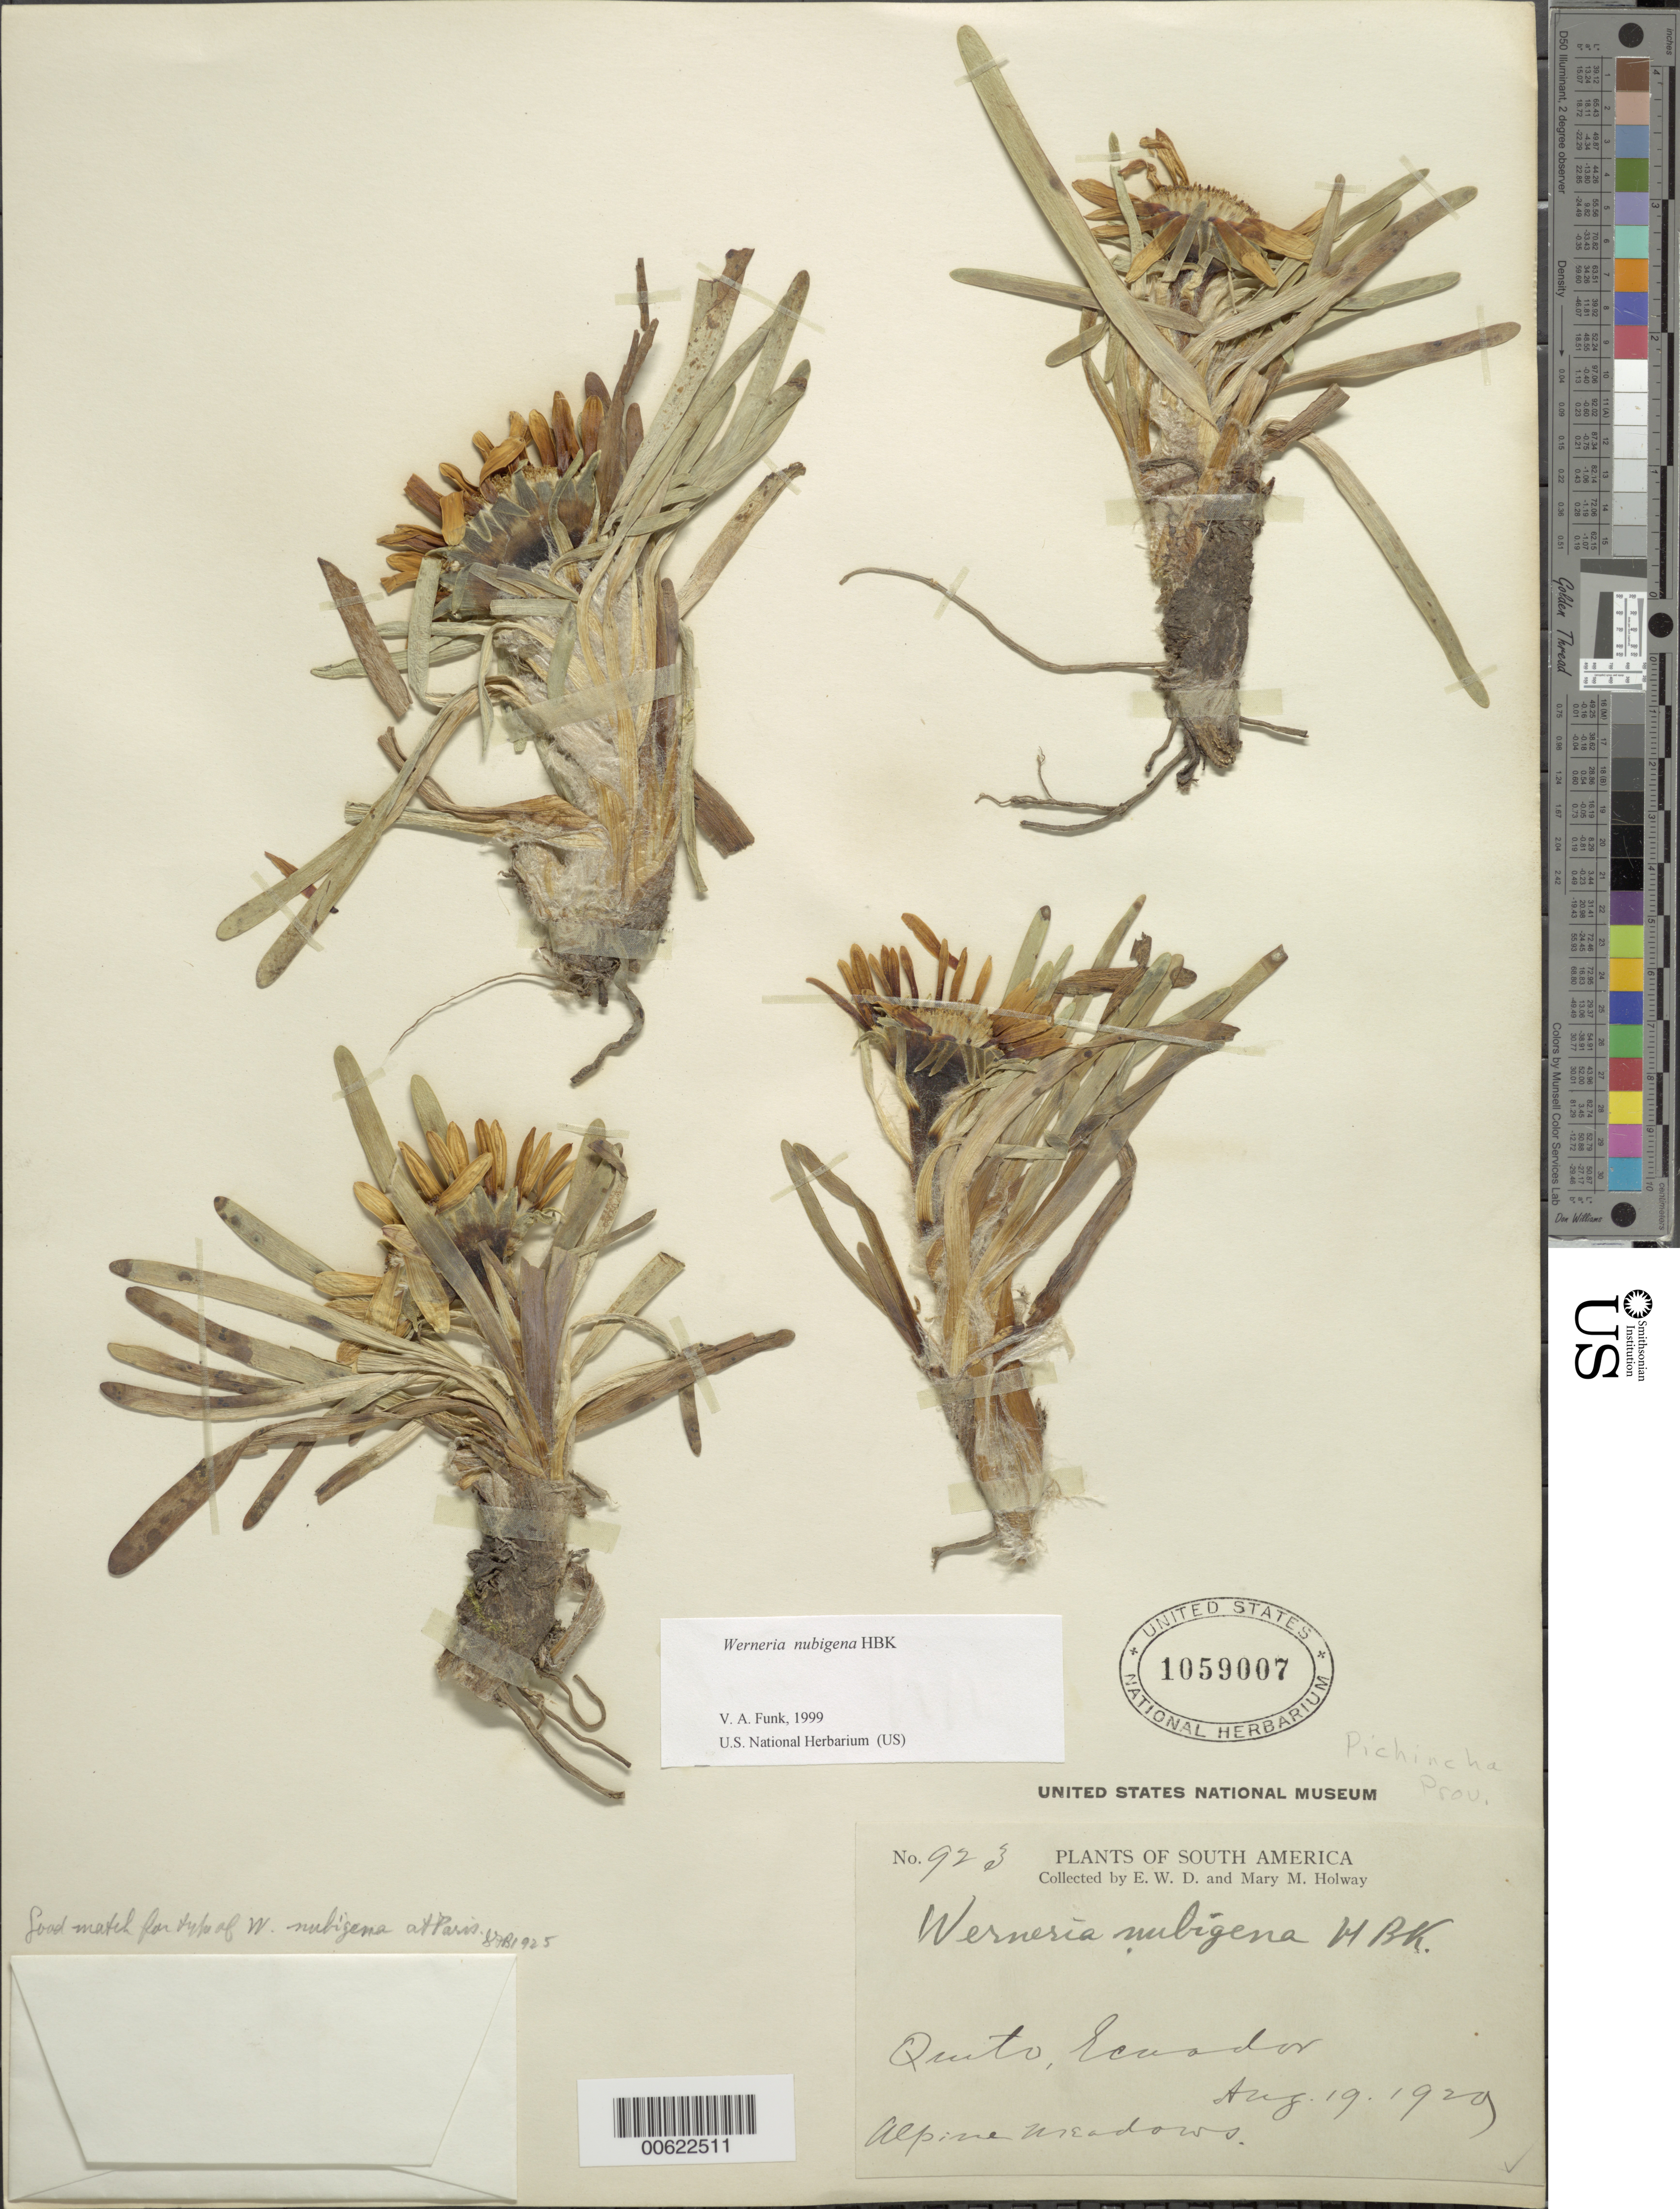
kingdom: Plantae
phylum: Tracheophyta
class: Magnoliopsida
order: Asterales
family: Asteraceae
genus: Werneria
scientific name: Werneria nubigena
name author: Kunth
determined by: Funk, Vicki A., (BOT), Smithsonian Institution - National Museum of Natural History (UNITED STATES)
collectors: E. W. D. Holway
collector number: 923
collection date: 1920-08-19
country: Ecuador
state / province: Pichincha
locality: Quito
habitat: Alpine meadows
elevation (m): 2818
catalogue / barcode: US 1059007